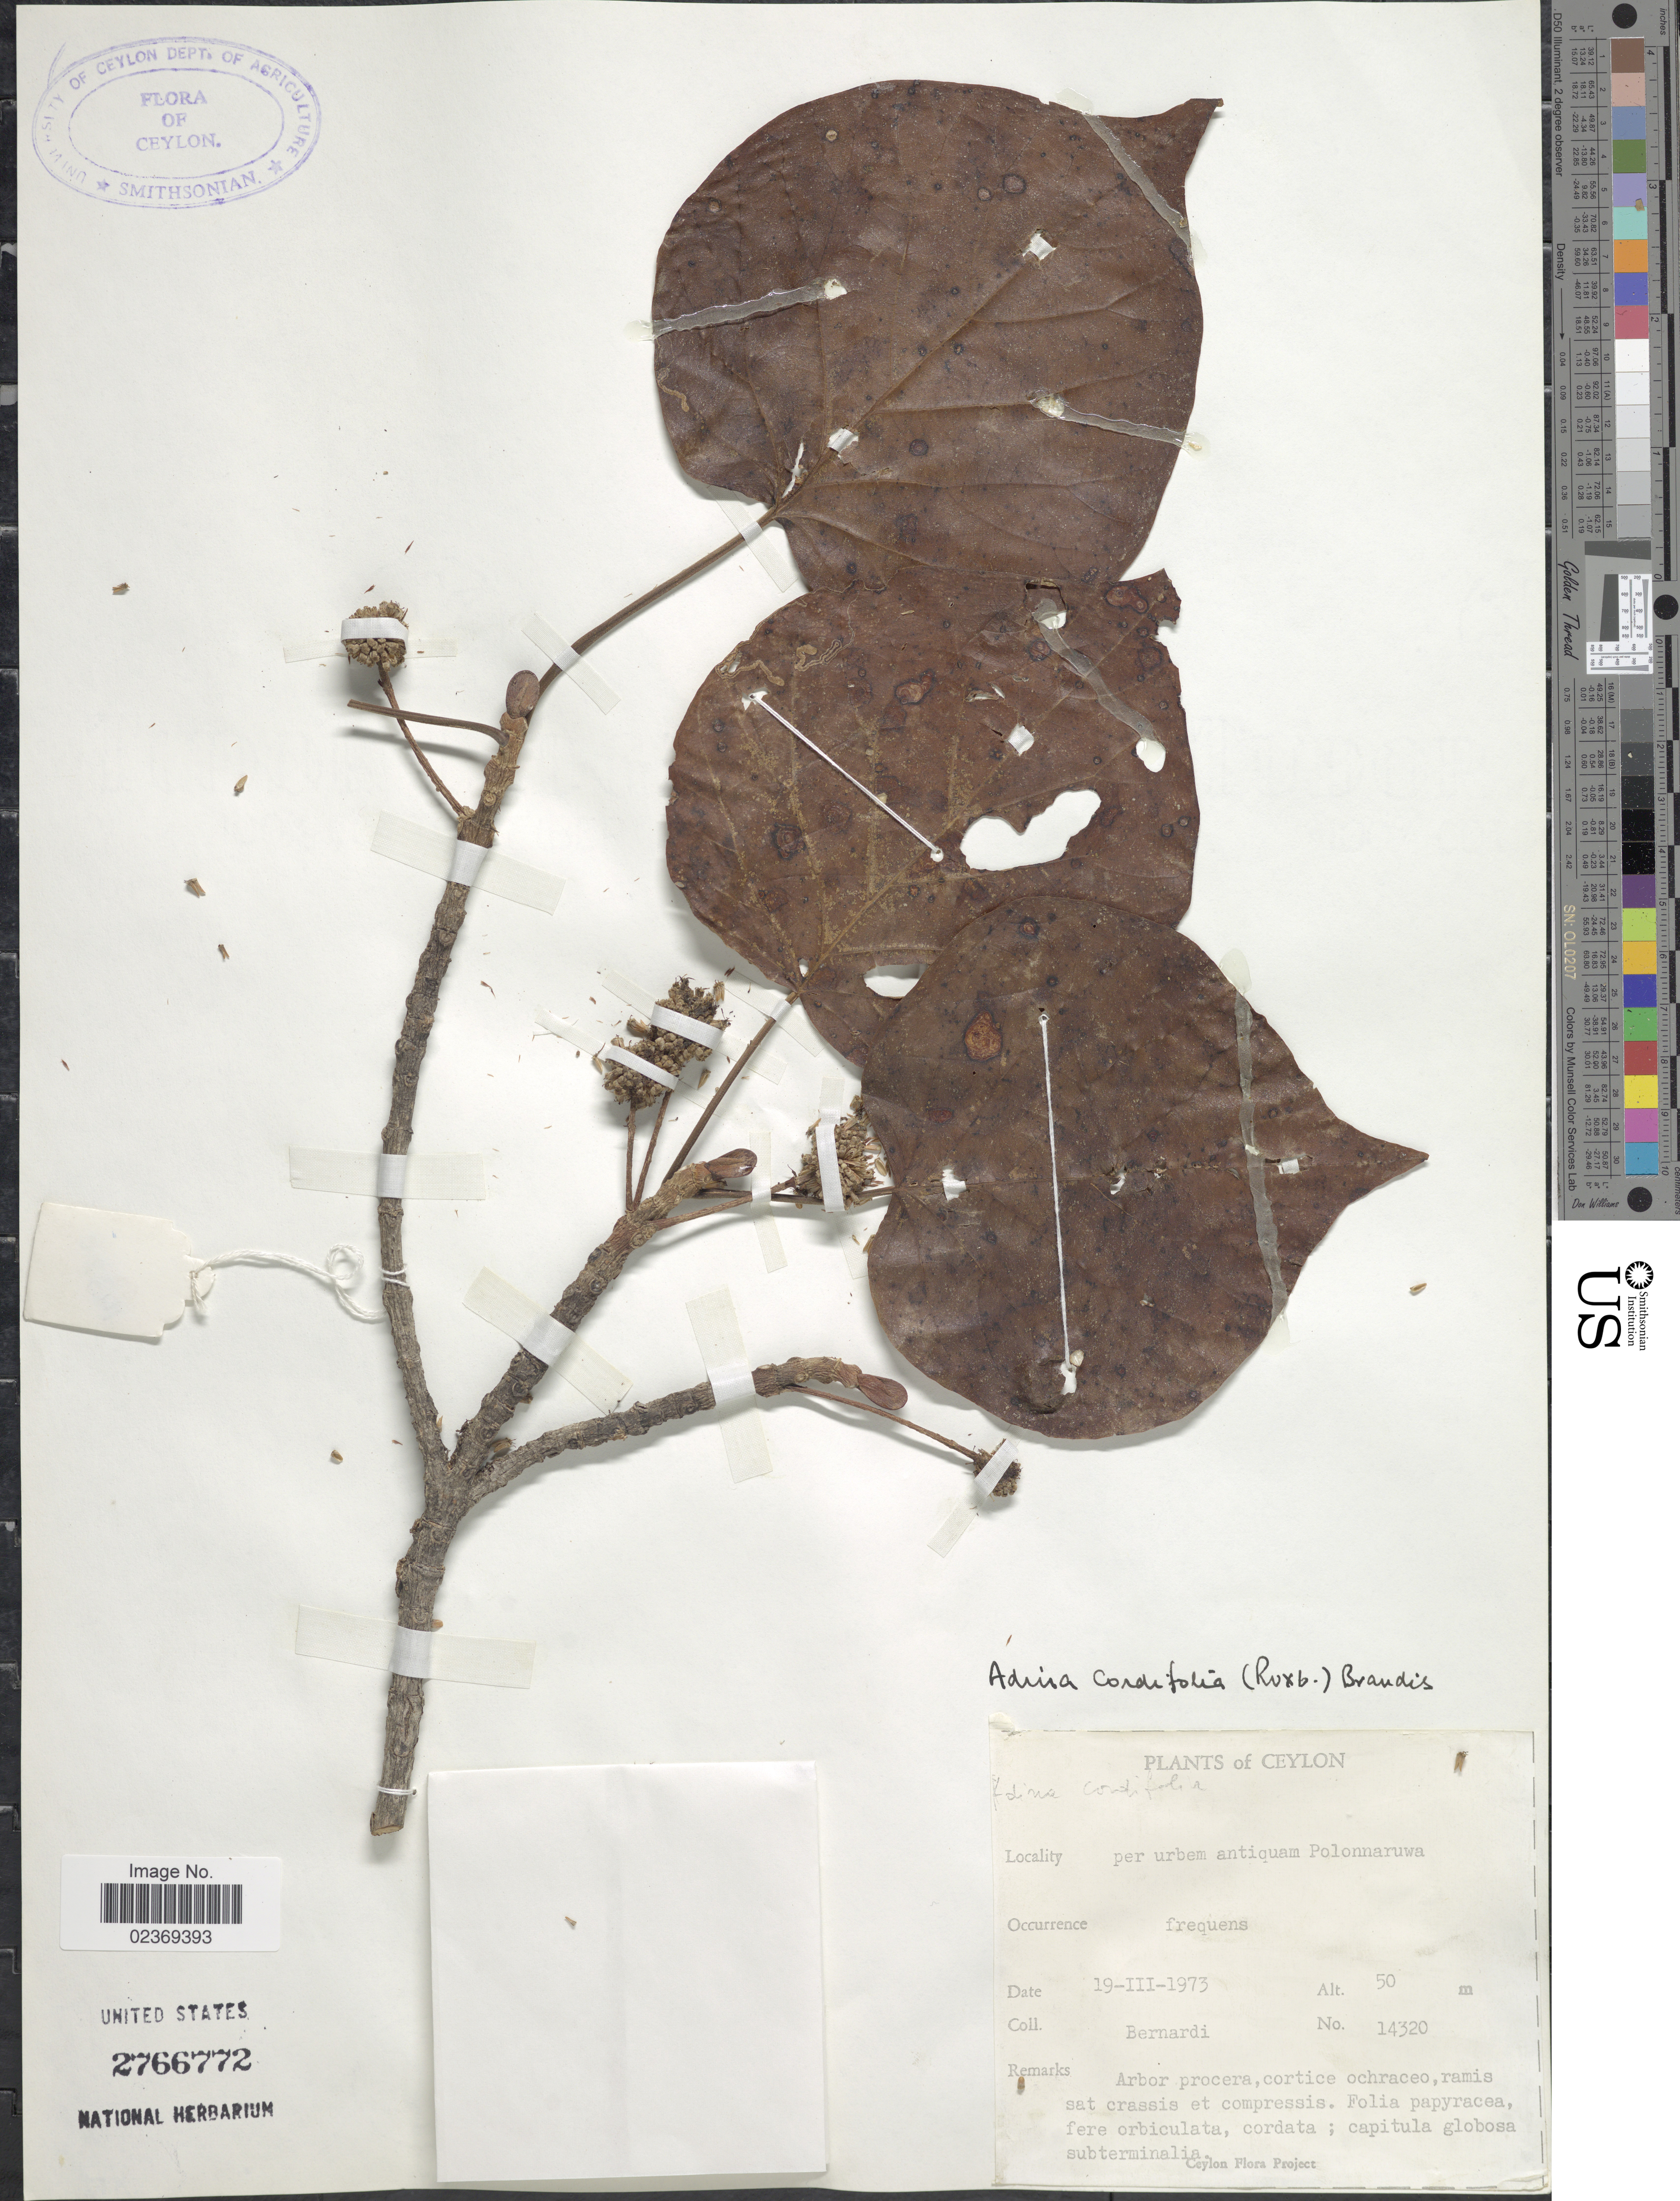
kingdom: Plantae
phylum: Tracheophyta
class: Magnoliopsida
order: Gentianales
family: Rubiaceae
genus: Adina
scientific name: Adina cordifolia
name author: (Roxb.) Hook. f. & Benth.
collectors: Bernardi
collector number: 14320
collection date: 1973-03-19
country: Sri Lanka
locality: Ceylon, per urbem antiquam Polonnaruwa.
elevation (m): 50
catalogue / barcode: US 2766772